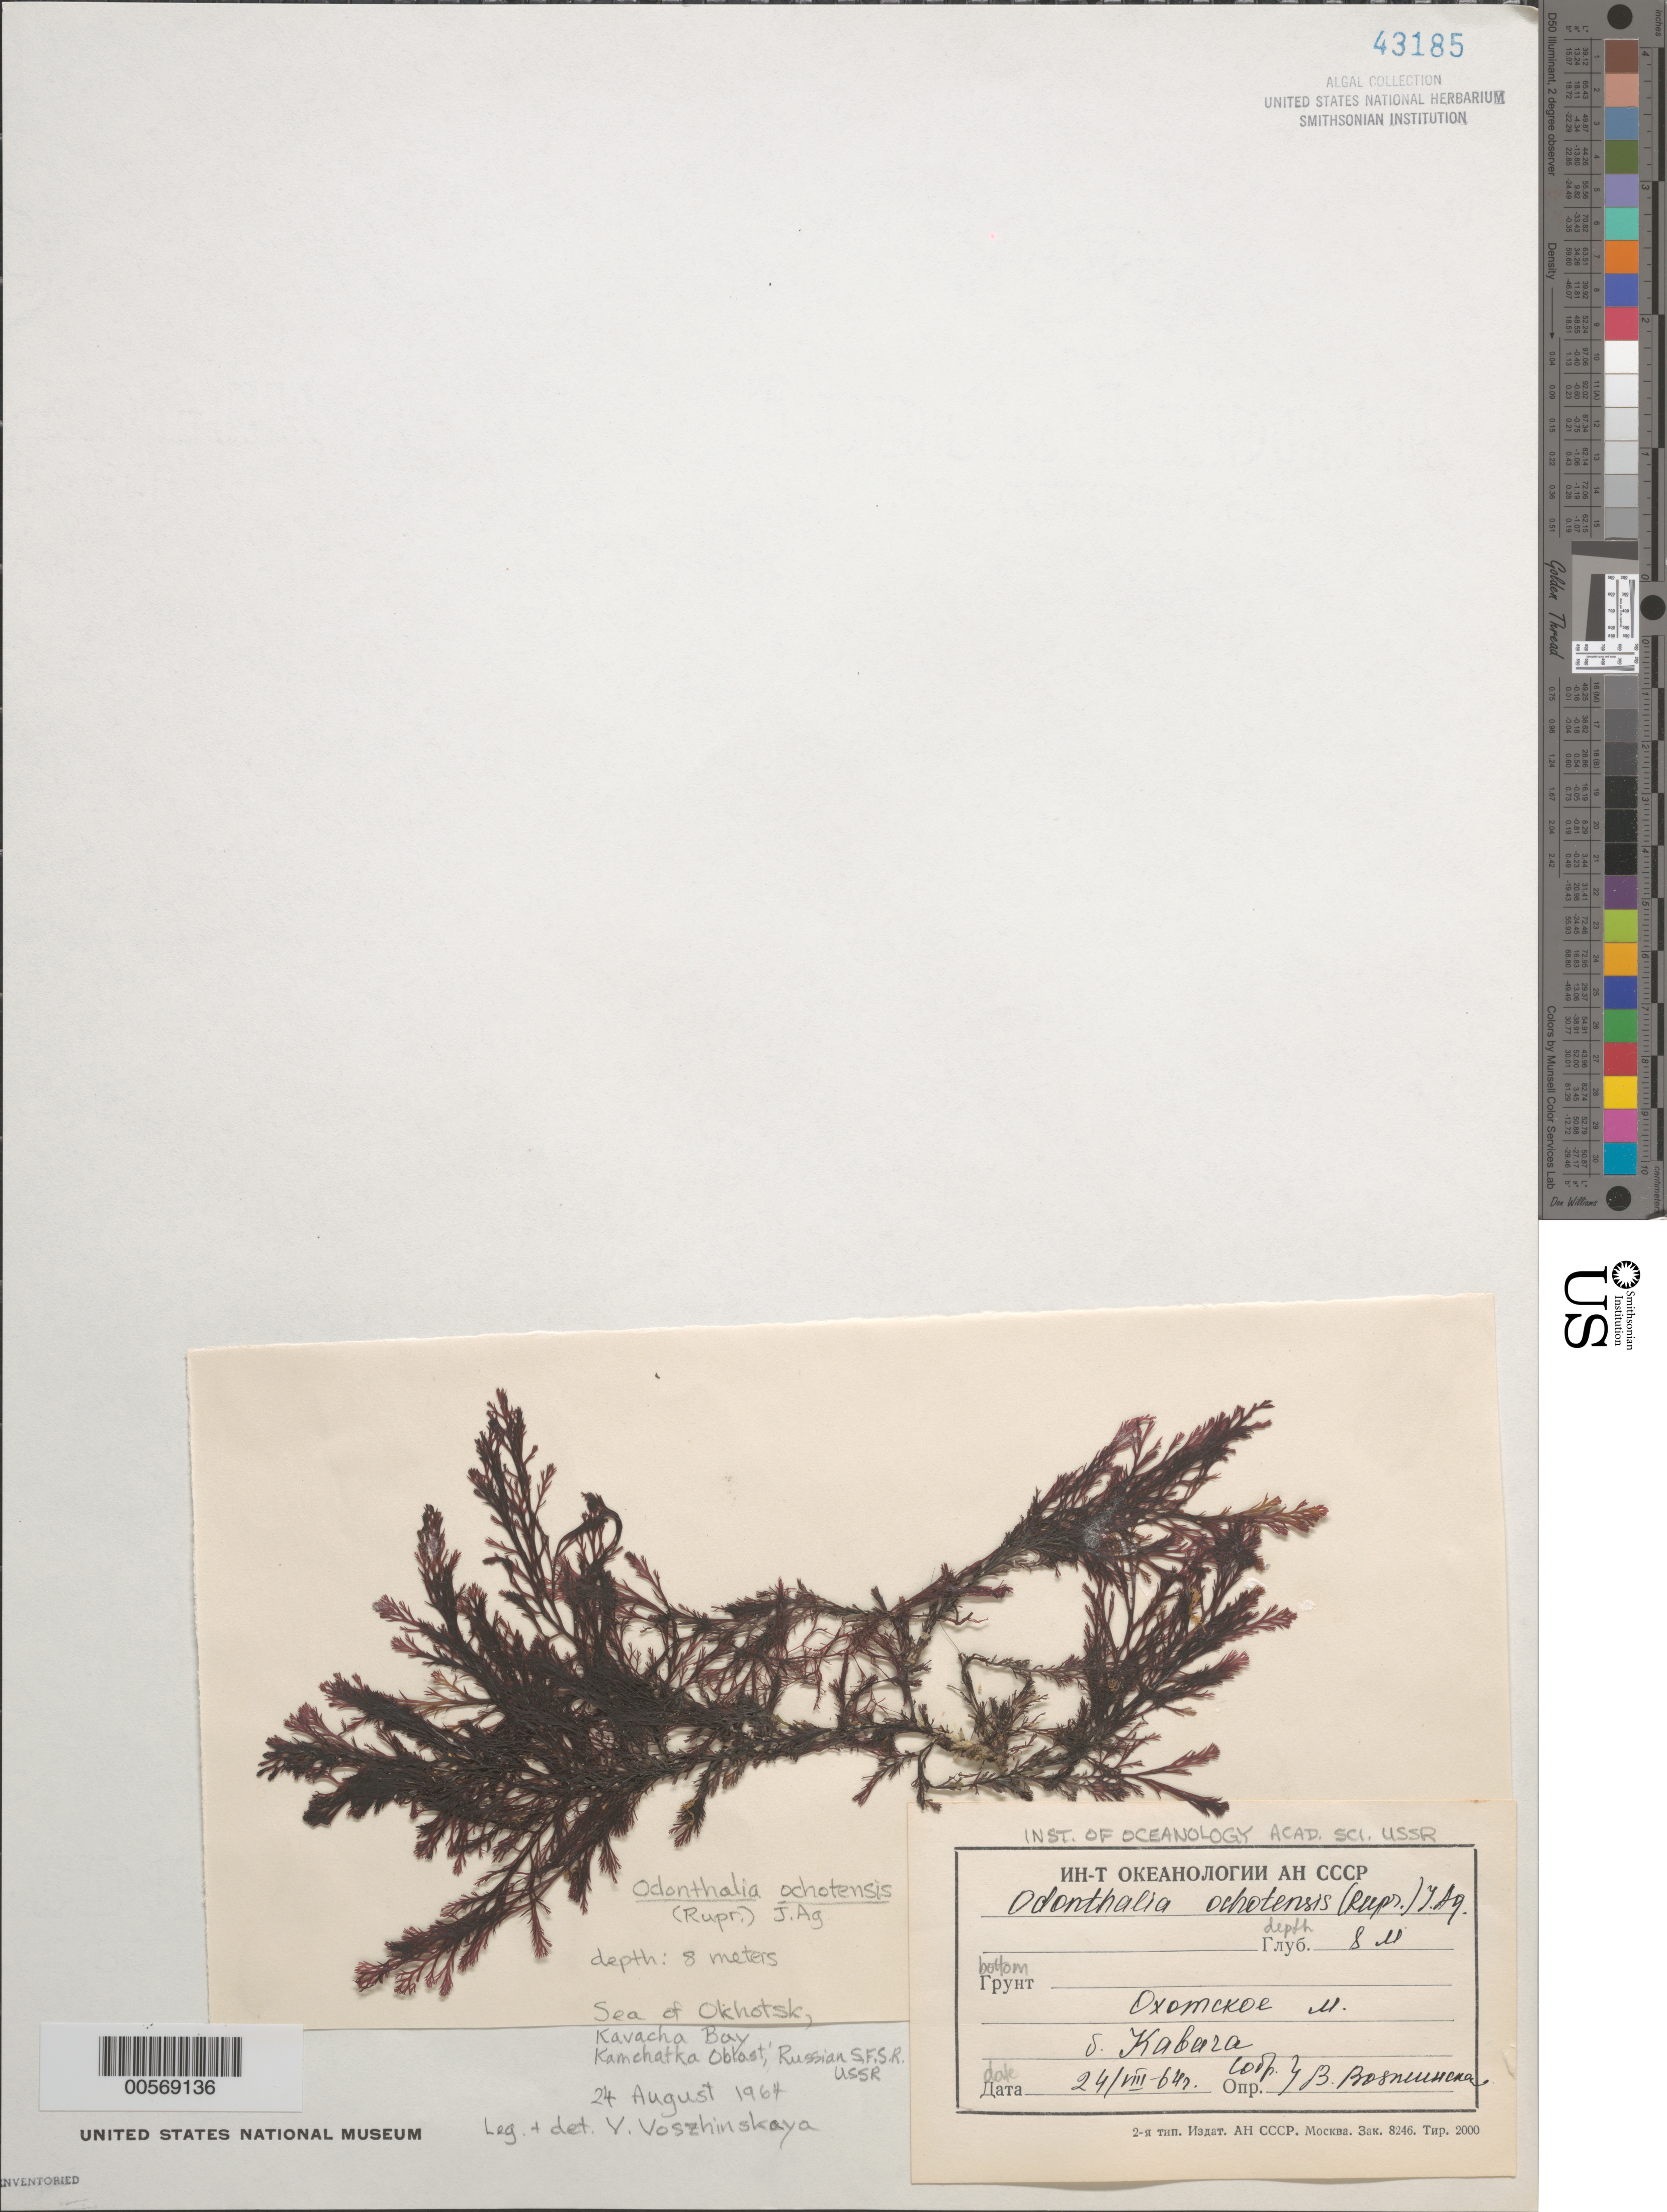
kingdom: Plantae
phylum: Rhodophyta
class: Florideophyceae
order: Ceramiales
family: Rhodomelaceae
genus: Odonthalia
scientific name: Odonthalia ochotensis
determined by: Vozzhinskaya, V.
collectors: V. Vozzhinskaya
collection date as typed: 24 Aug 1964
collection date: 1964-08-24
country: Russian Federation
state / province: Kamchatka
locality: Sea of Okhotsk, Kavacha Bay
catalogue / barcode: US 43185